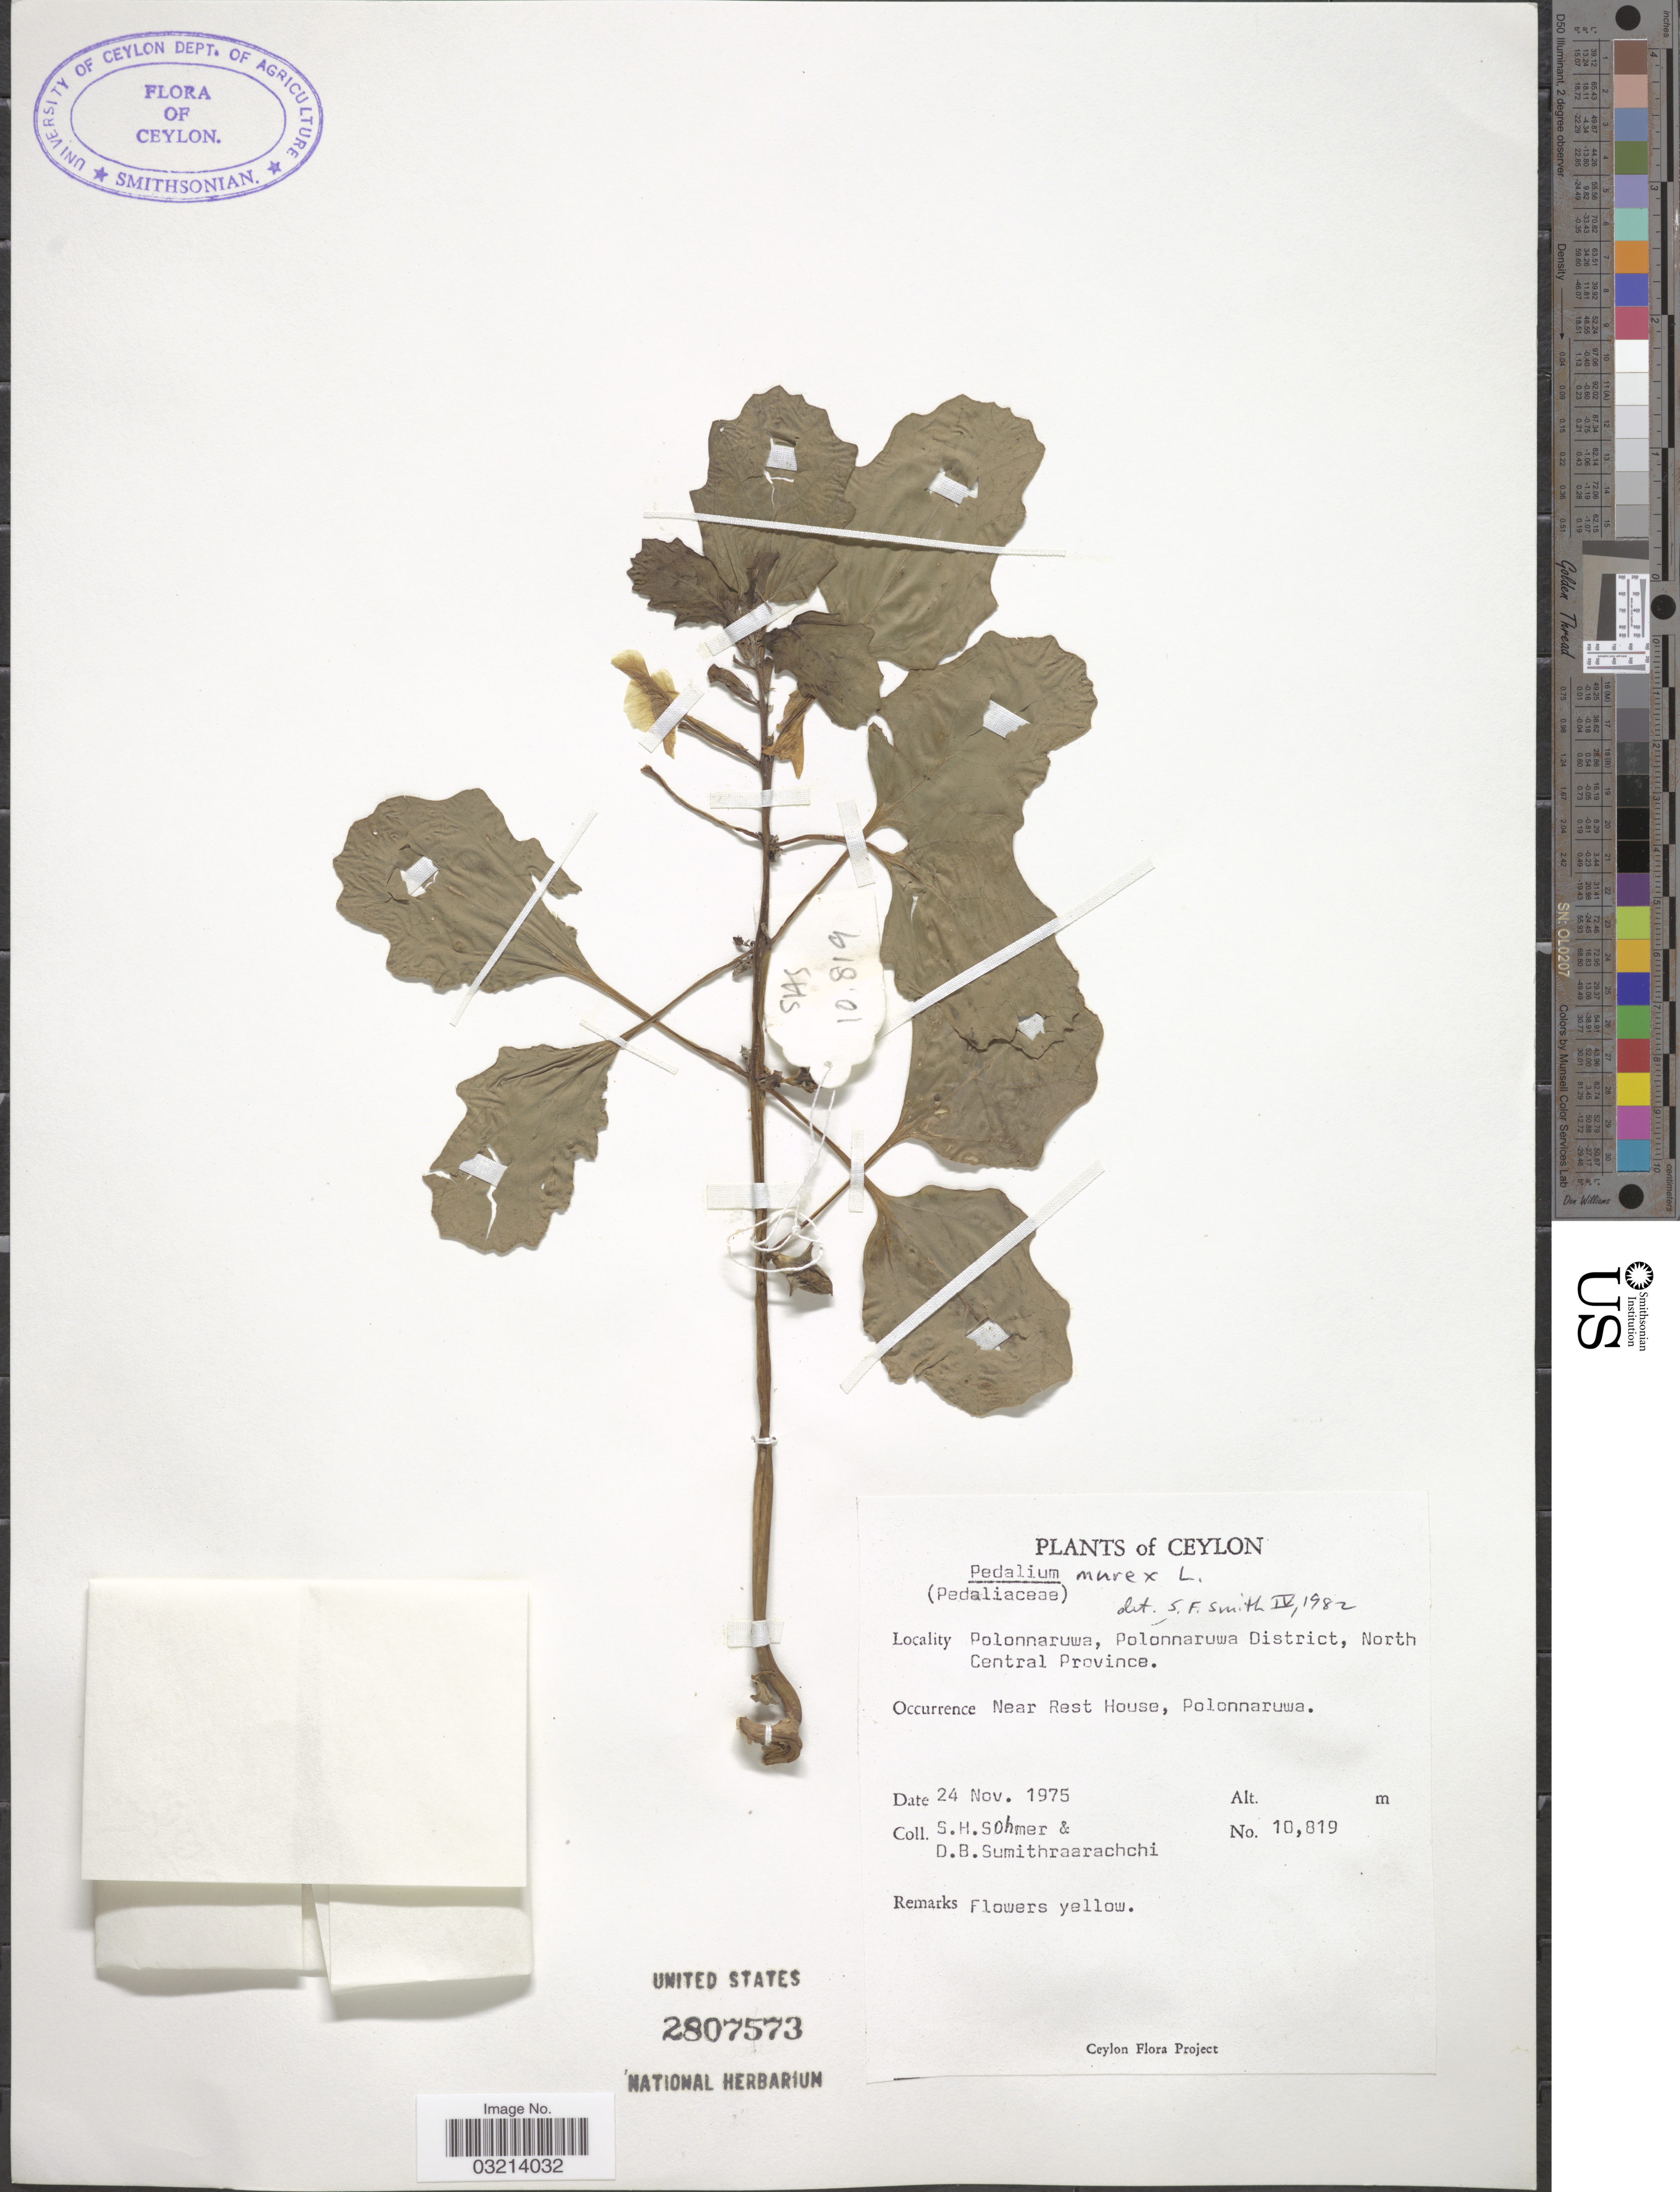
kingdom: Plantae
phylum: Tracheophyta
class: Magnoliopsida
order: Lamiales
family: Pedaliaceae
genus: Pedalium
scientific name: Pedalium murex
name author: L.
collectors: S. H. Sohmer & D. B. Sumithraarachchi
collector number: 10819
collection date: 1975-11-24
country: Sri Lanka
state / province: North Central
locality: Ceylon. Polonnaruwa, Polonnaruwa District. Near Rest House, Polonnaruwa.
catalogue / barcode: US 2807573